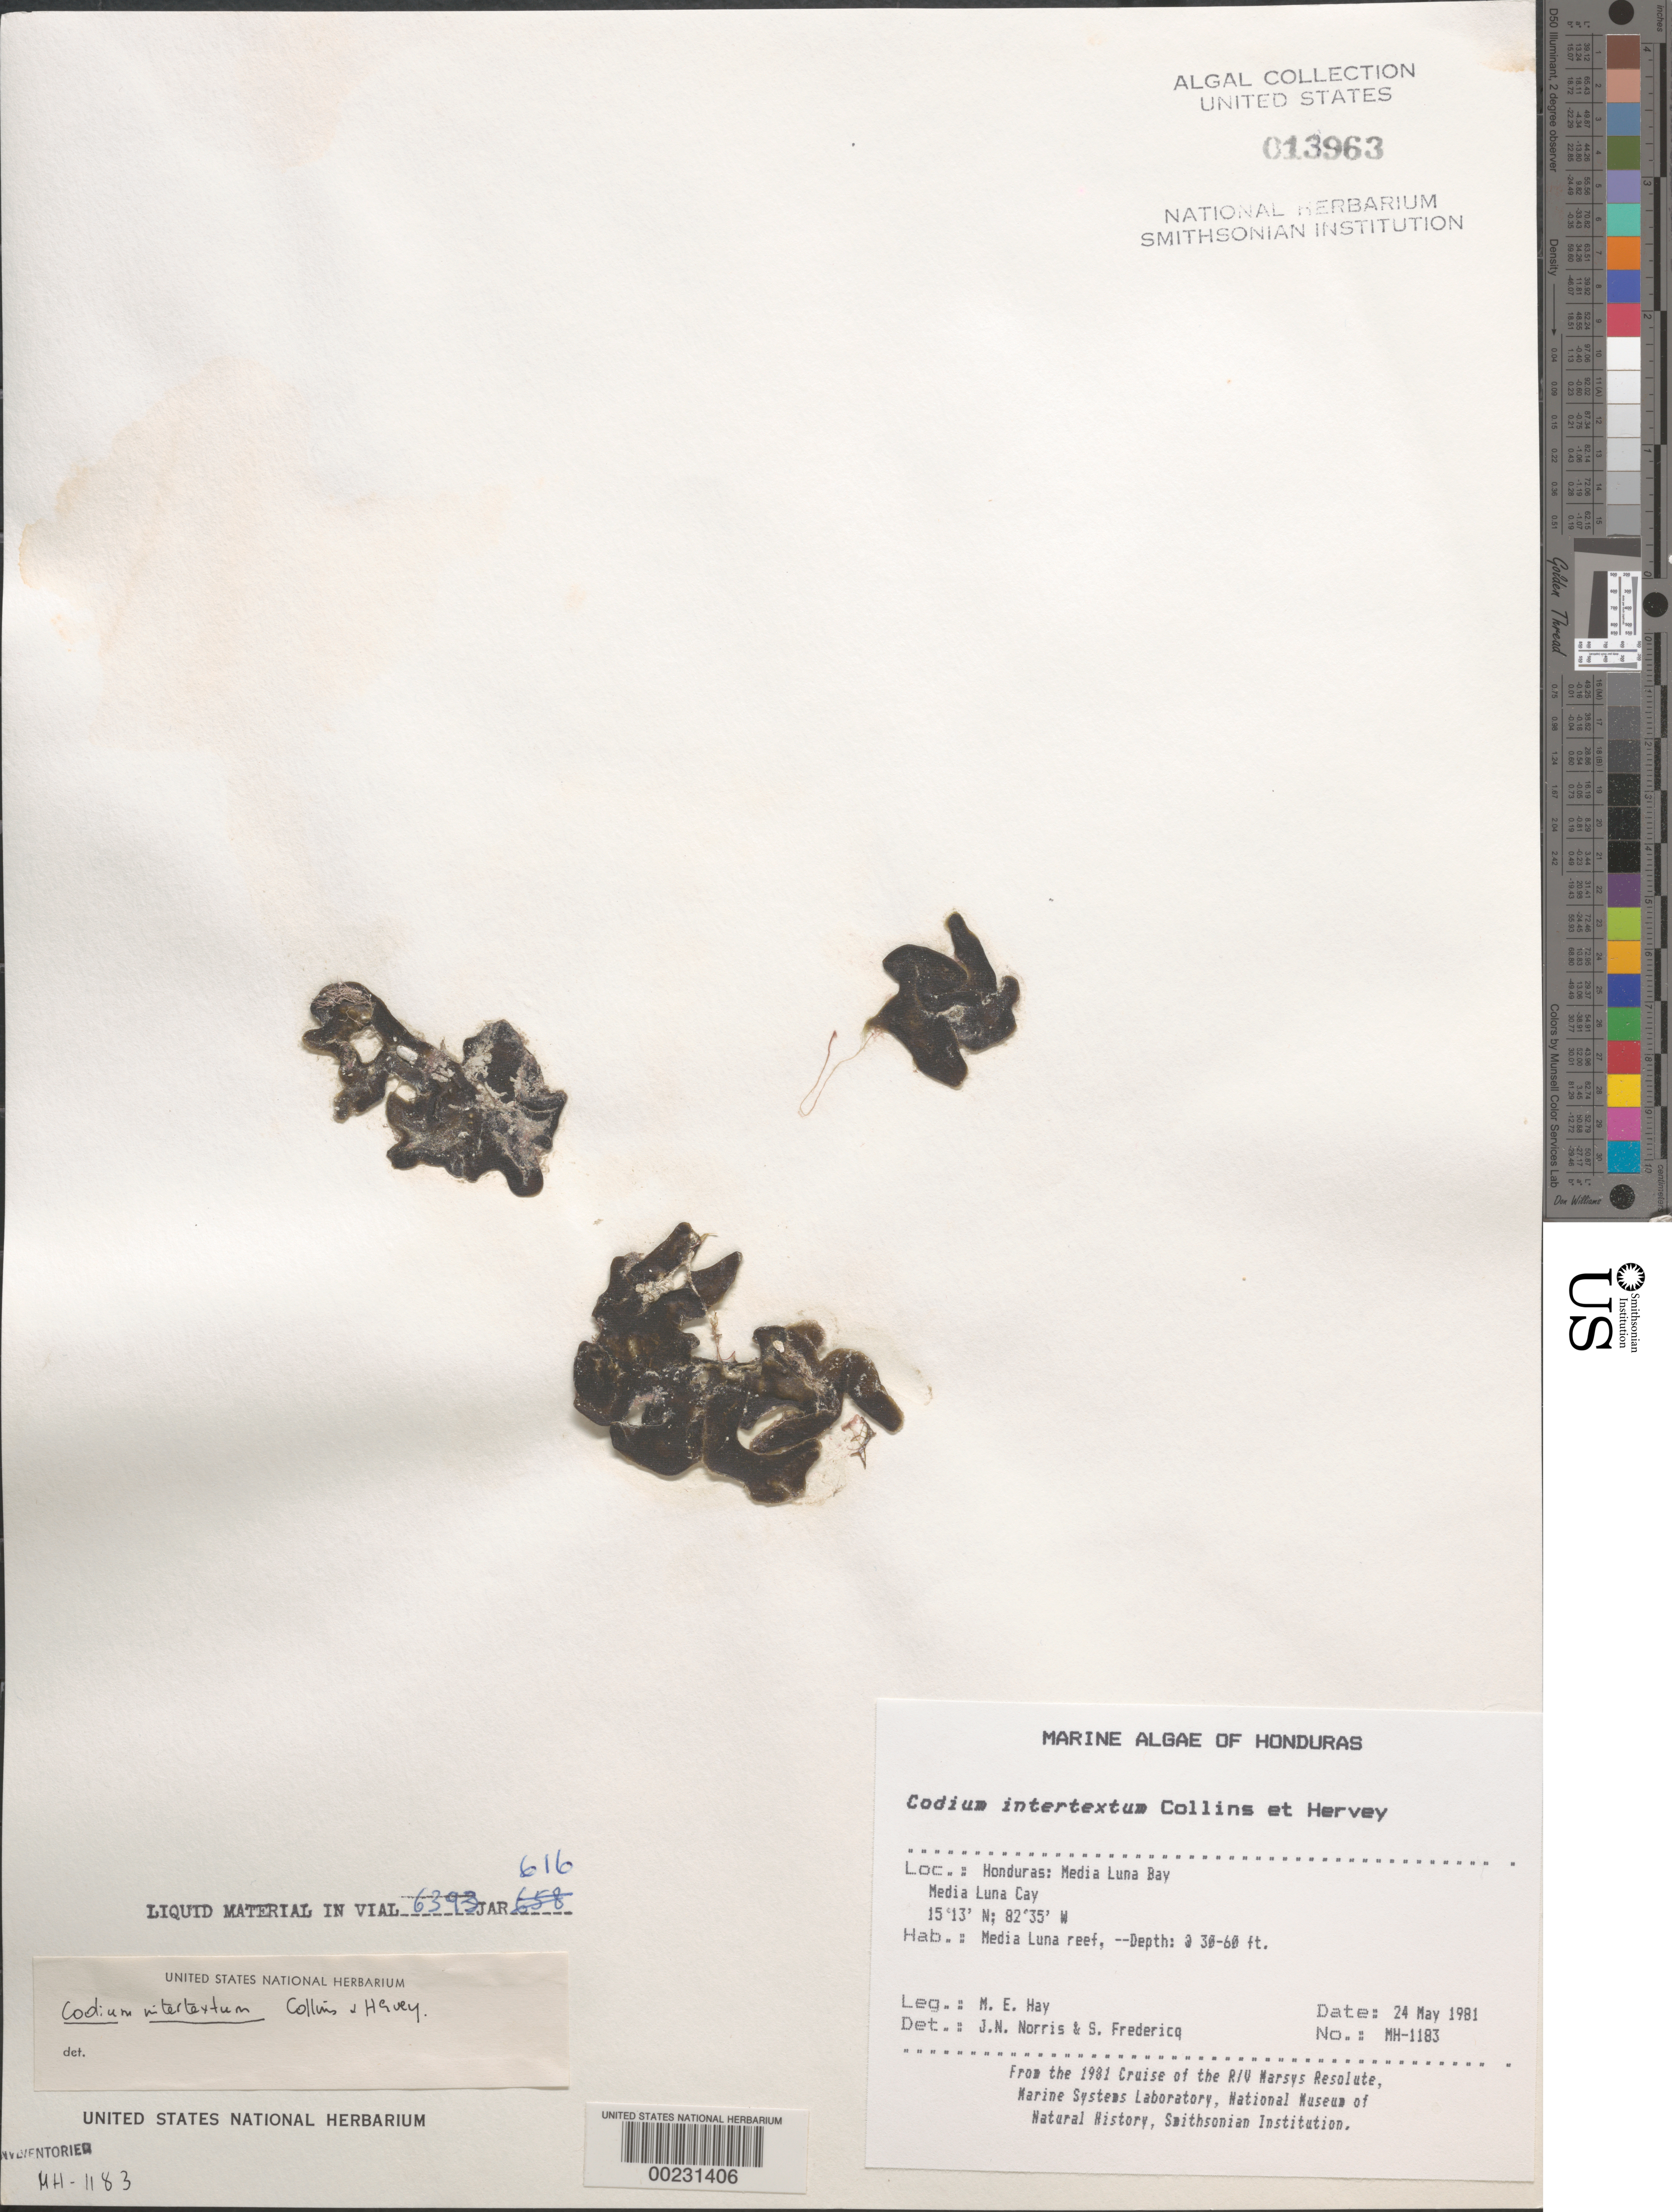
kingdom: Plantae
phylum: Chlorophyta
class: Ulvophyceae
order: Bryopsidales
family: Codiaceae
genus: Codium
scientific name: Codium intertextum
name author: Collins & Herv.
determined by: Norris, J. N.; Fredericq, S.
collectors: M. E. Hay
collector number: MEH-1183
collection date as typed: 24 May 1981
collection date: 1981-05-24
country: Honduras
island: Media Luna Cay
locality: Media Luna Bay, Media Luna Reef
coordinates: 15 13' N, 82 35' W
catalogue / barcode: US 13963